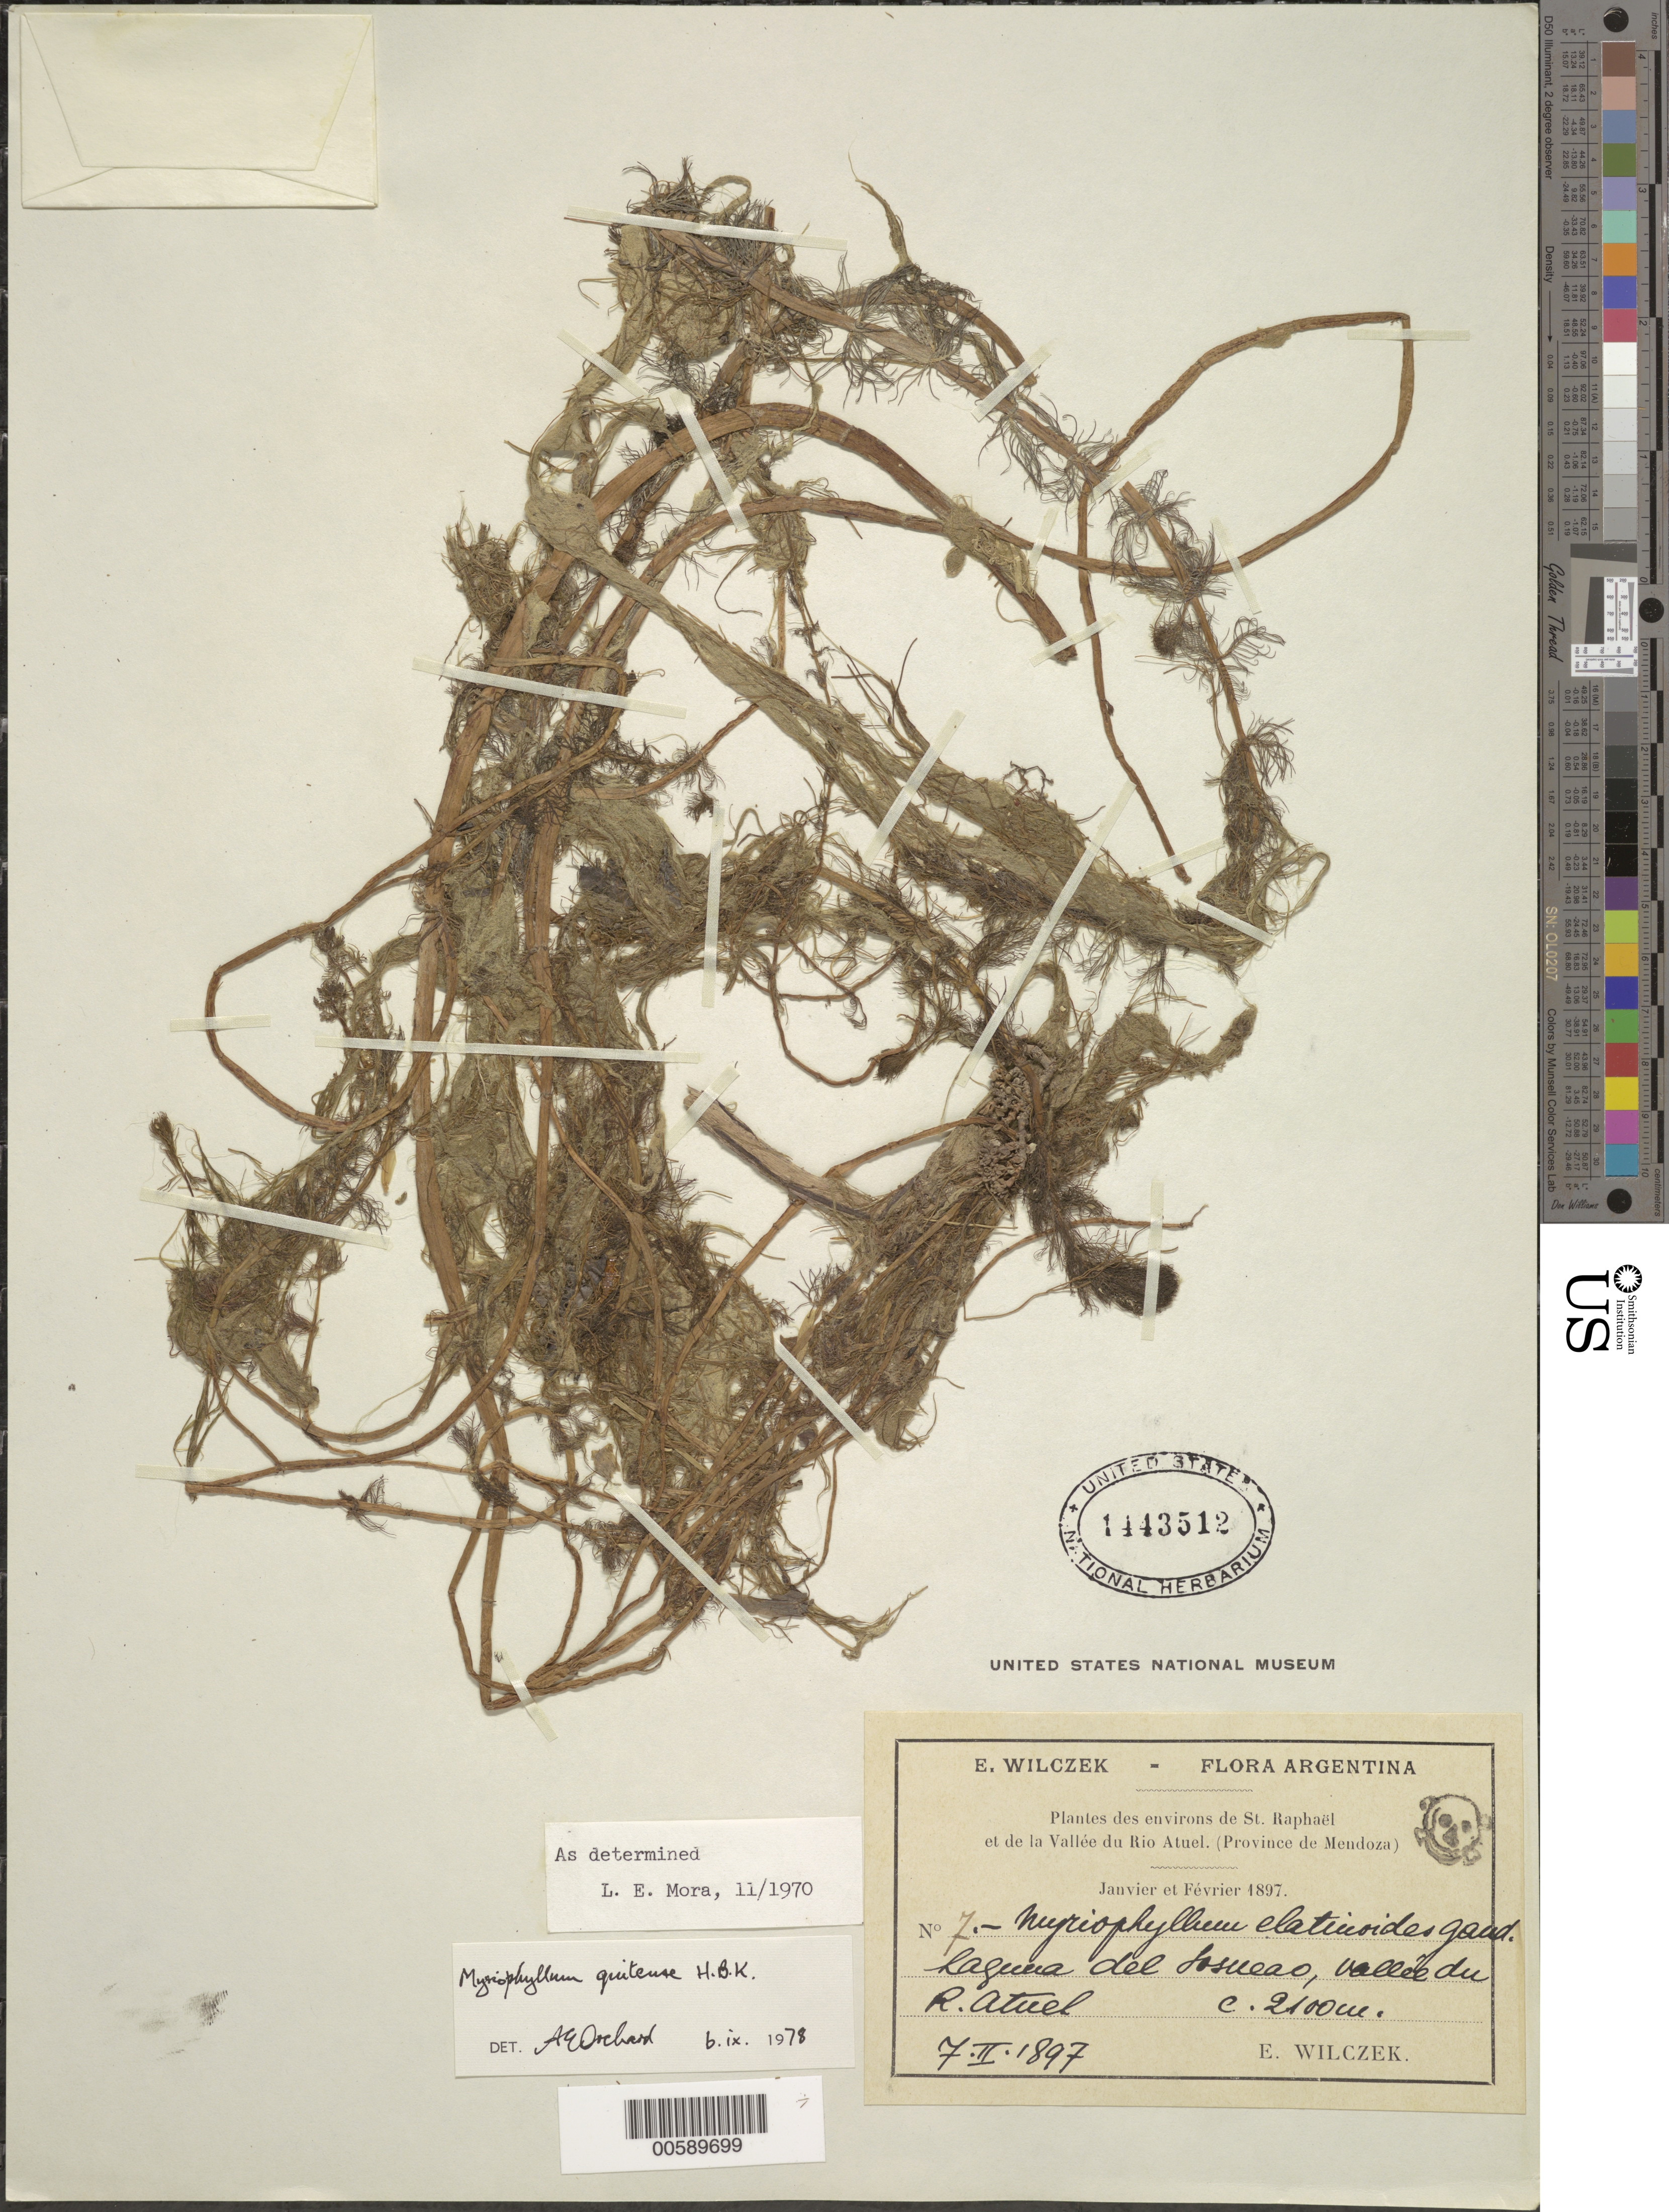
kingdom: Plantae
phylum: Tracheophyta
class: Magnoliopsida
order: Saxifragales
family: Haloragaceae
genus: Myriophyllum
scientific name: Myriophyllum quitense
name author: Kunth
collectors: E. Wilczek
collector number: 7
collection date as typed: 07 Feb 1897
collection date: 1897-02-07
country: Argentina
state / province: Mendoza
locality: Rio Atuel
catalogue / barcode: US 1443512